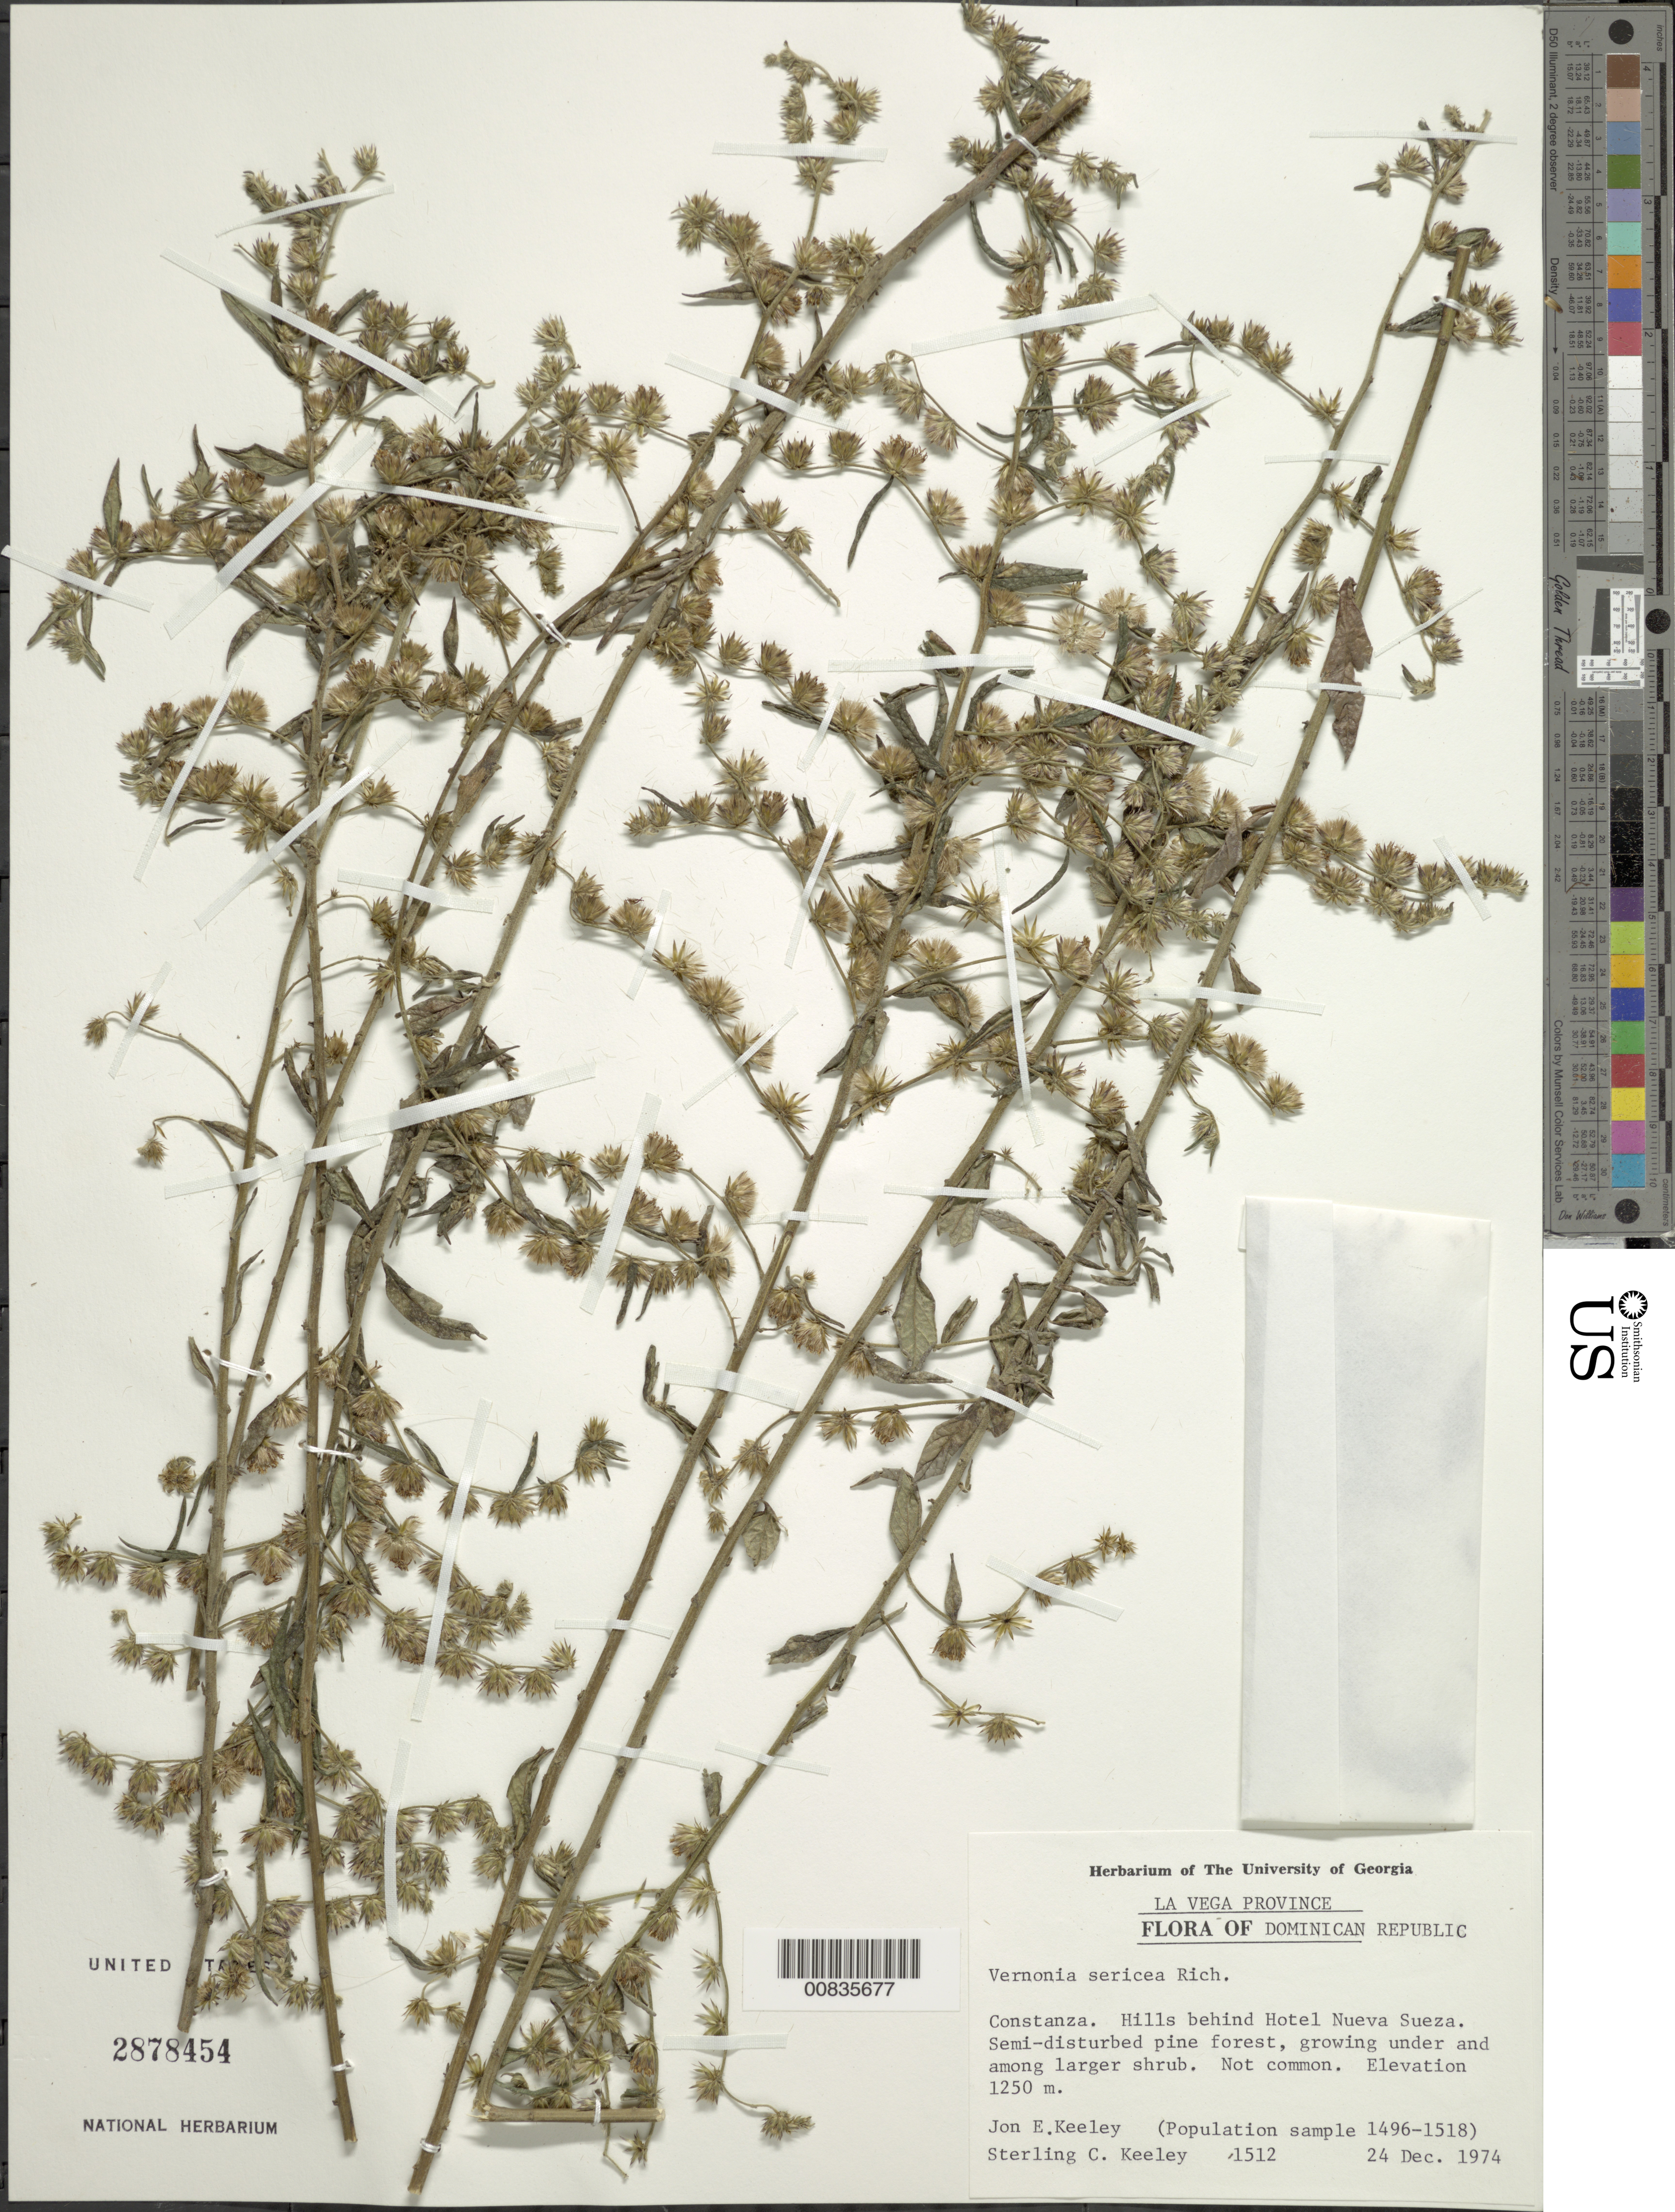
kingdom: Plantae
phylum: Tracheophyta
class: Magnoliopsida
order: Asterales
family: Asteraceae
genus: Lepidaploa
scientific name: Lepidaploa sericea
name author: (Rich.) H. Rob.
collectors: S. C. Keeley & J. E. Keeley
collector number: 1512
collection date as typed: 24 Dec 1974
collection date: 1974-12-24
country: Dominican Republic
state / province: La Vega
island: Hispaniola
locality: Constanza, behind Hotel Nueva Sueza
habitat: Hills of semi-disturbed pine forest, growing under and among larger shrub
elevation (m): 1250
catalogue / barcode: US 2878454